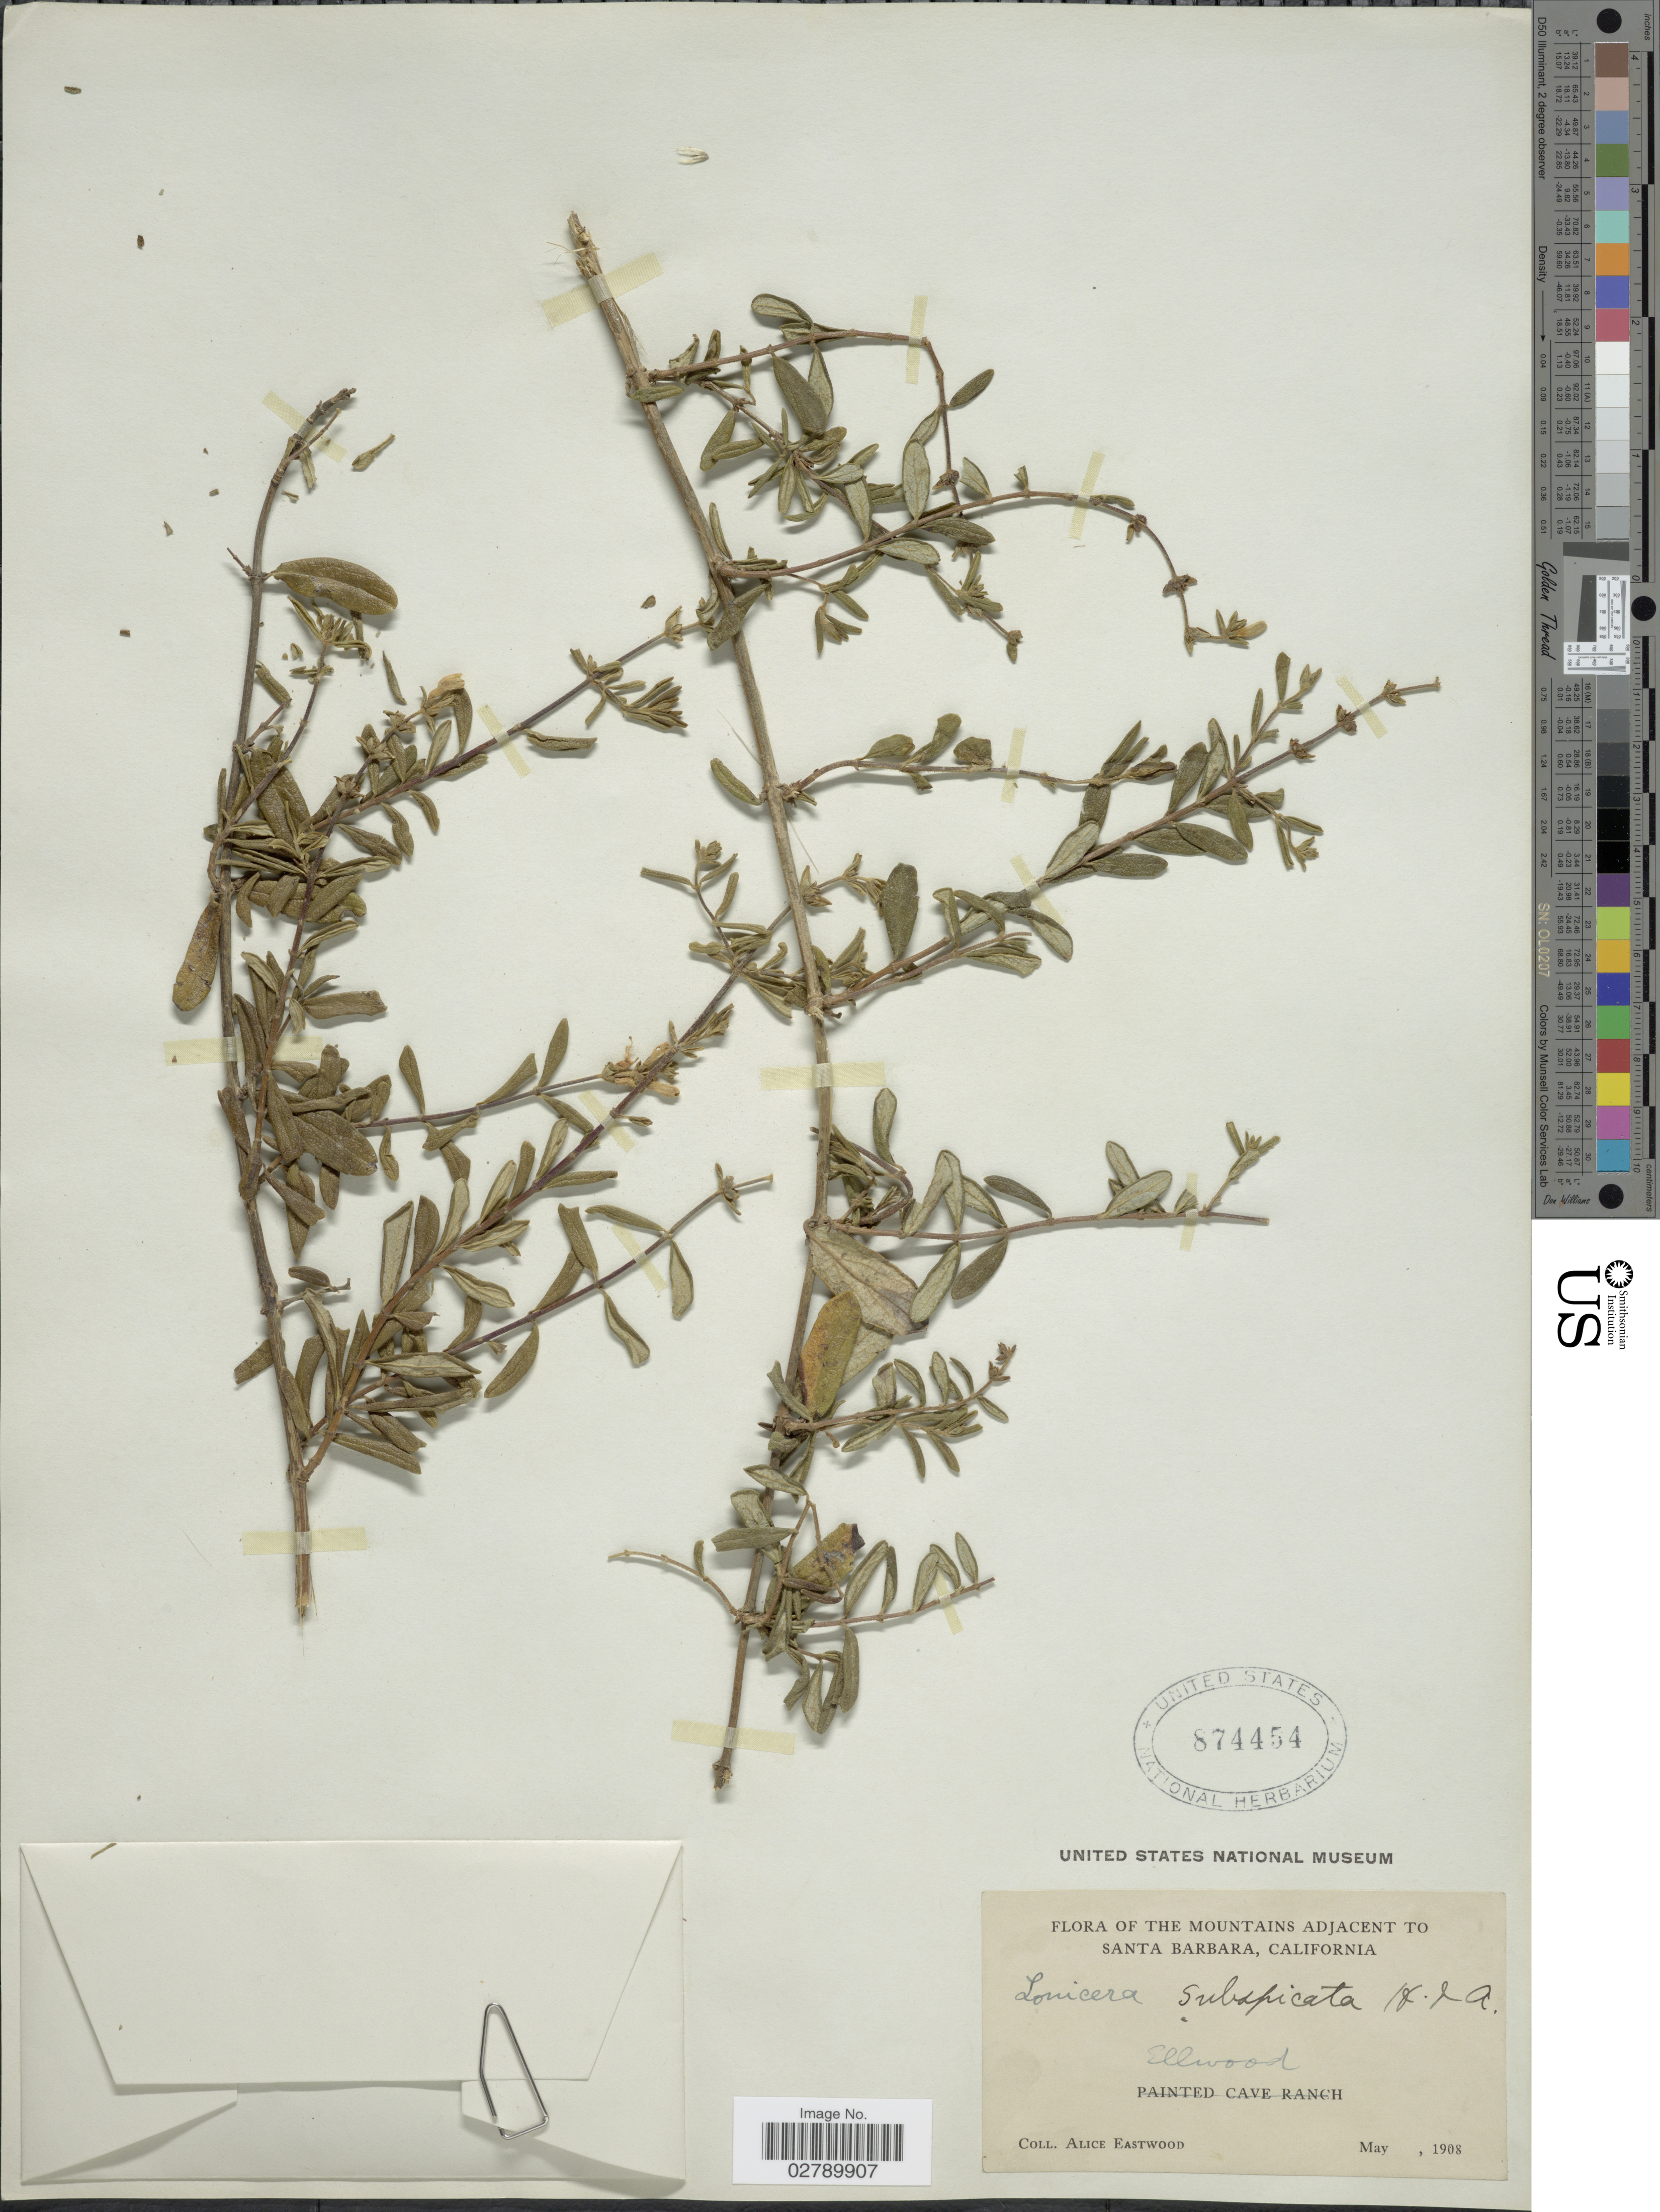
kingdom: Plantae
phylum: Tracheophyta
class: Magnoliopsida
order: Dipsacales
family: Caprifoliaceae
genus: Lonicera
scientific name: Lonicera subspicata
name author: Hook. & Arn.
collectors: A. Eastwood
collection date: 1908-05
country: United States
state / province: California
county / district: Santa Barbara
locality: Mountains adjacent to Santa Barbara. Ellwood.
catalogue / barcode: US 874454